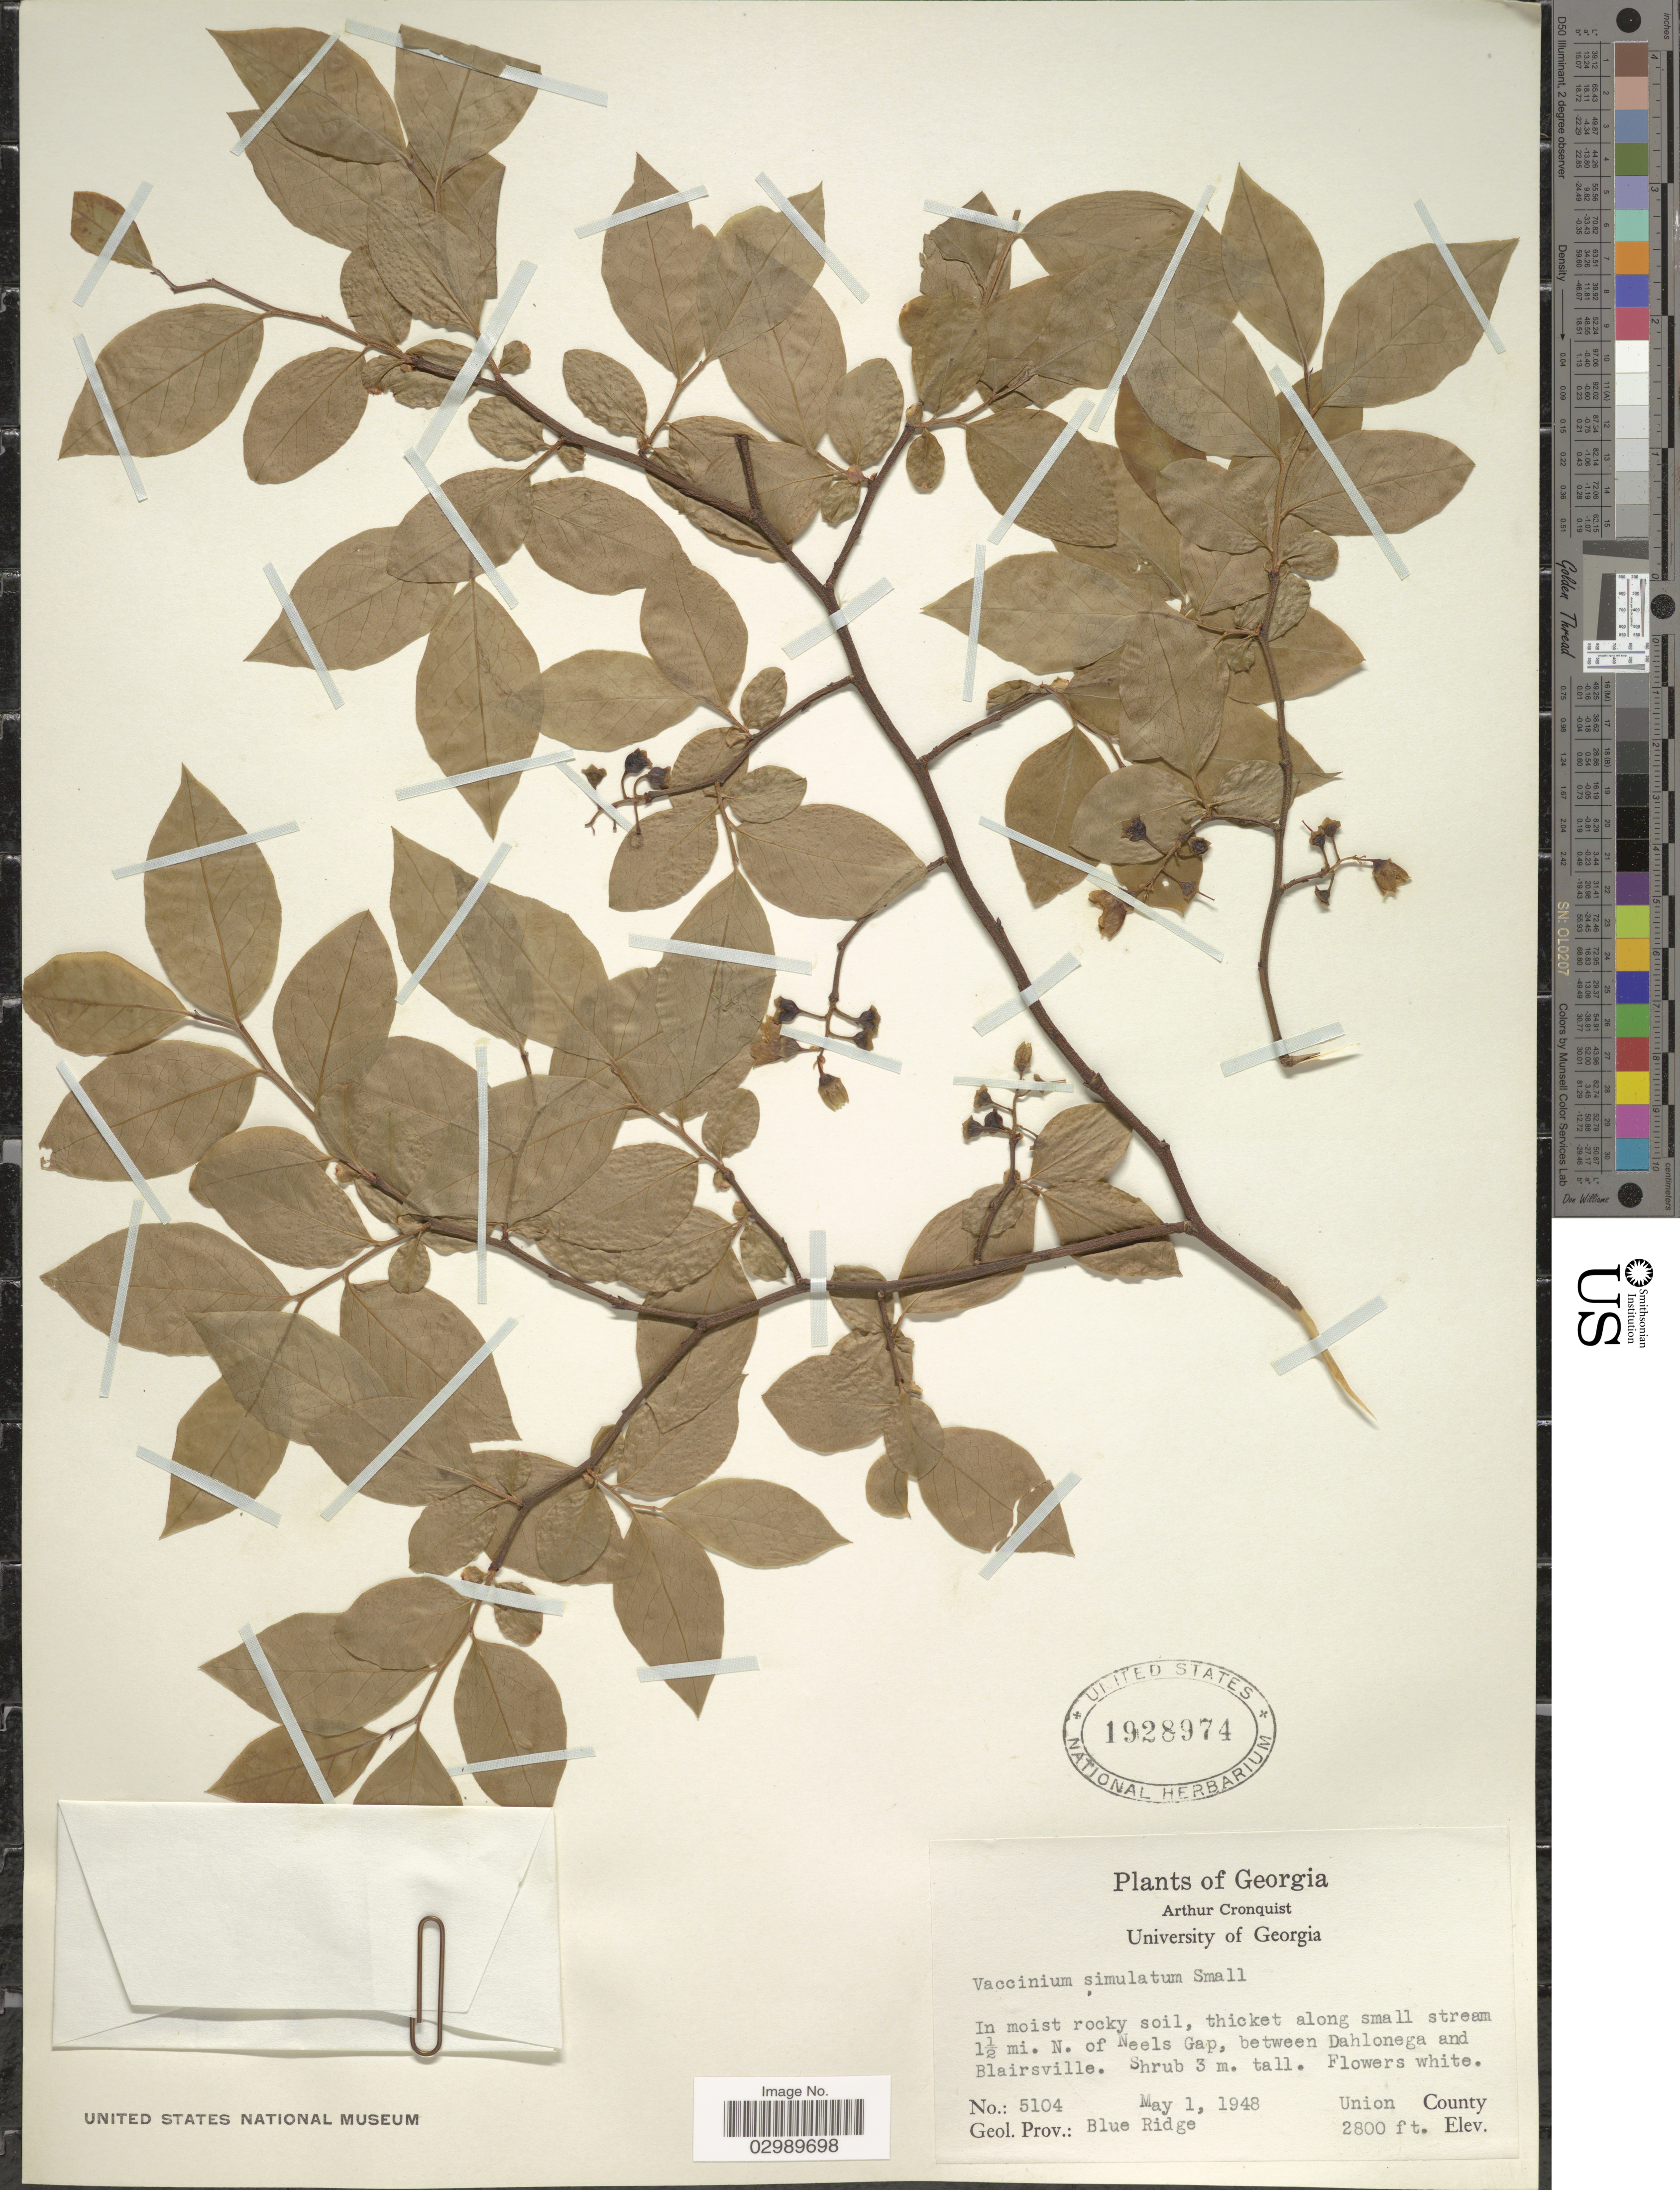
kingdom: Plantae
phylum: Tracheophyta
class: Magnoliopsida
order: Ericales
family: Ericaceae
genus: Vaccinium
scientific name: Vaccinium simulatum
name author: Small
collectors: A. J. Cronquist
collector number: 5104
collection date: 1948-05-01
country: United States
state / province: Georgia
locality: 1½ mi. N. of Neels Gap, between Dahlonega and Blairsville. Union County. Geol. Prov.: Blue Ridge.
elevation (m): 853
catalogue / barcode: US 1928974